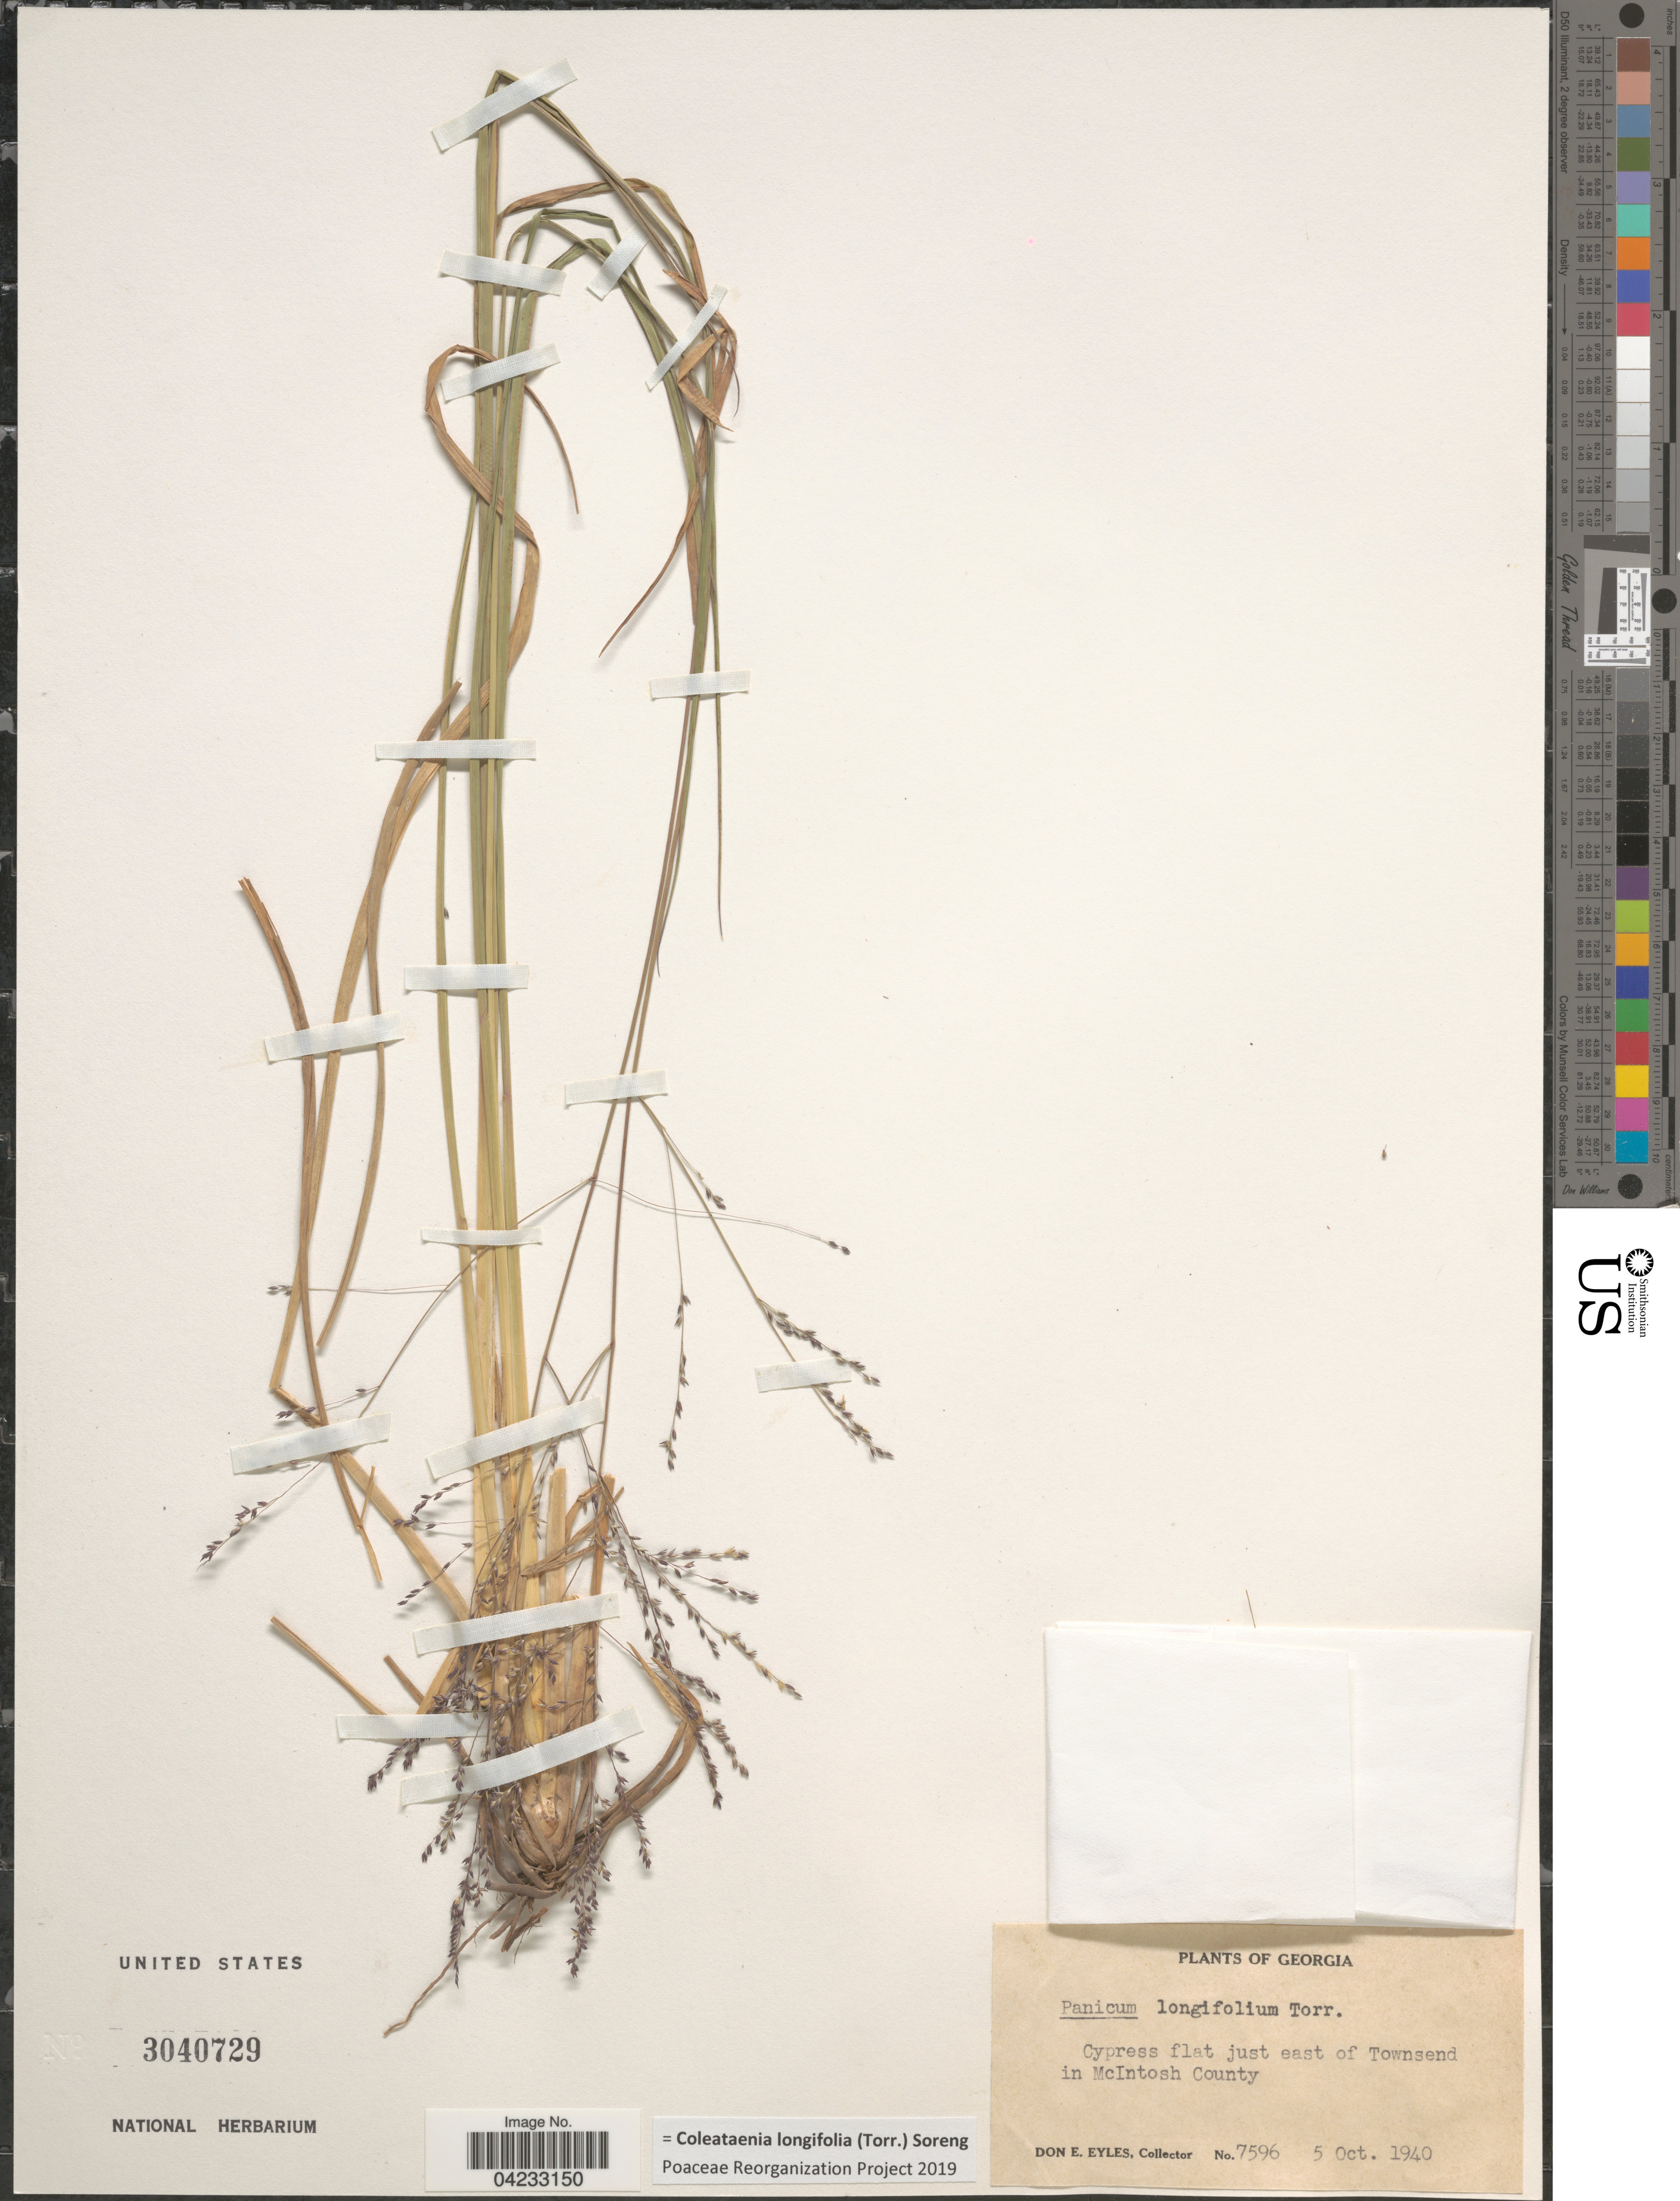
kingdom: Plantae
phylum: Tracheophyta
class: Liliopsida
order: Poales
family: Poaceae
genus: Coleataenia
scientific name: Coleataenia longifolia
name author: (Torr.) Soreng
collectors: D. Eyles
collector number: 7596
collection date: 1940-10-05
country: United States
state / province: Georgia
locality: Cypress flat just east of Townsend in McIntosh County.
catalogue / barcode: US 3040729